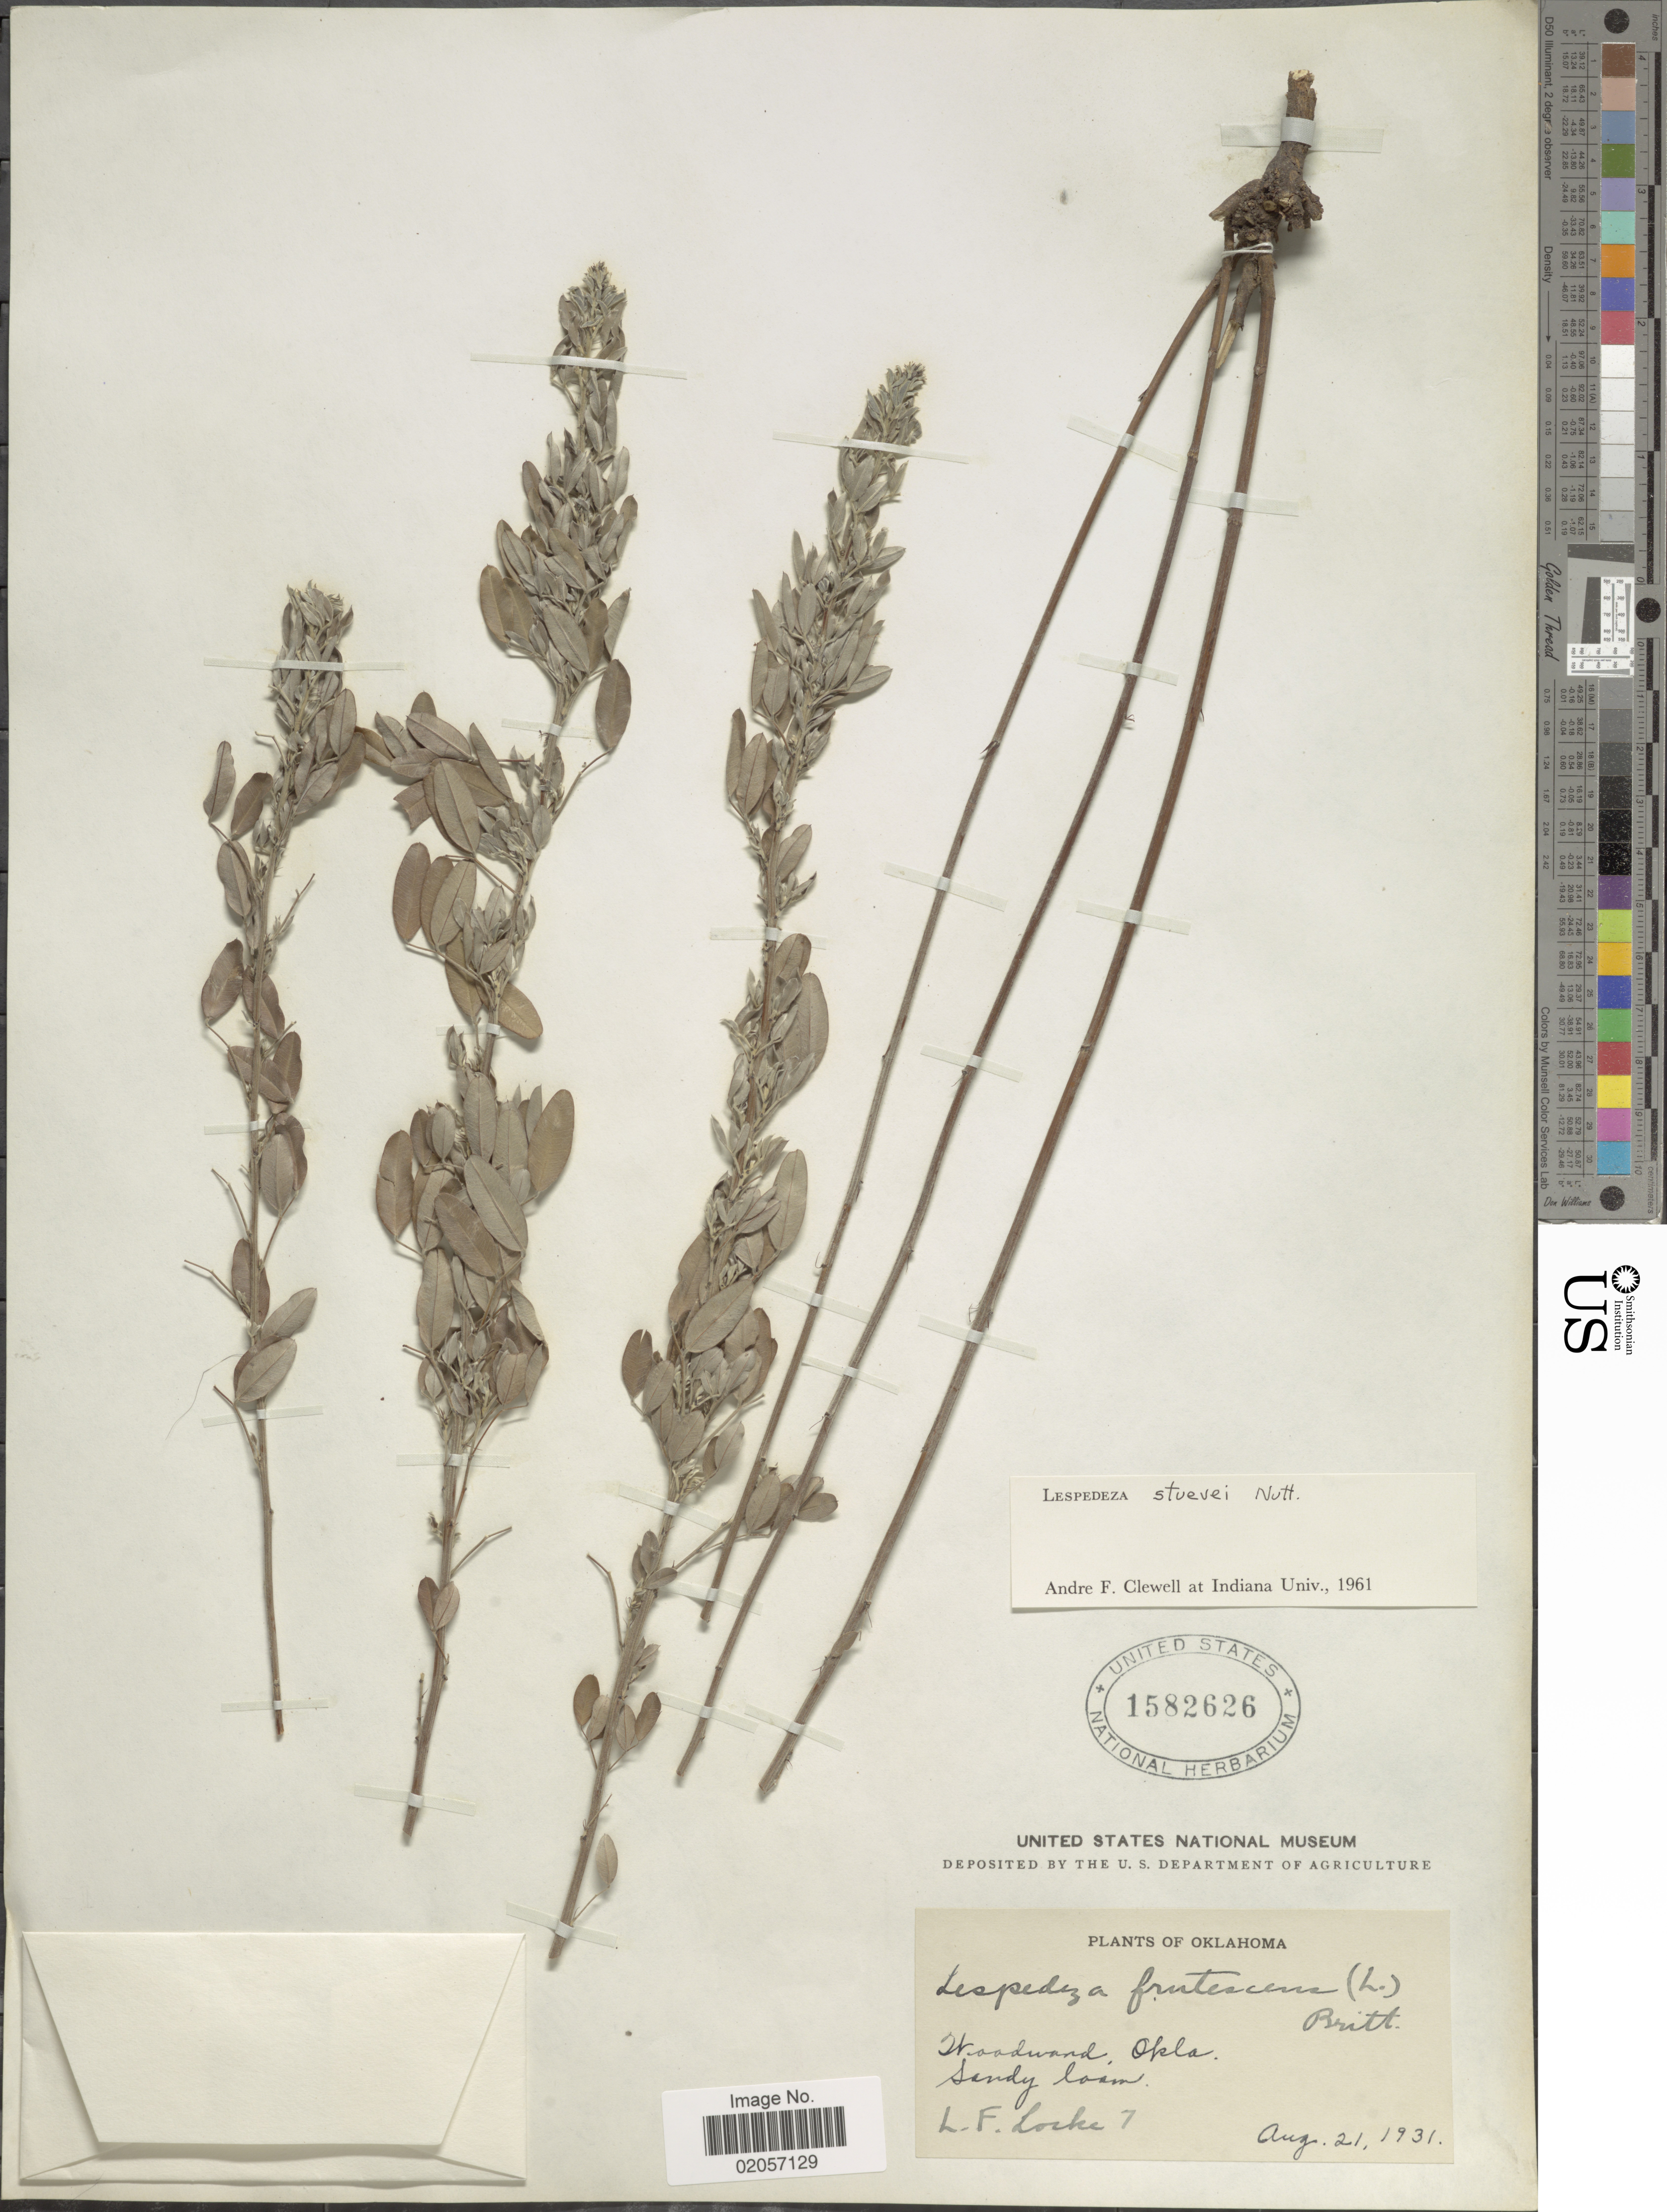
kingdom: Plantae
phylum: Tracheophyta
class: Magnoliopsida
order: Fabales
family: Fabaceae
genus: Lespedeza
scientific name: Lespedeza stuevei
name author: Nutt.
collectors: L. Locke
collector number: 7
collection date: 1931-08-21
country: United States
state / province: Oklahoma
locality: Woodward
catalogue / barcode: US 1582626